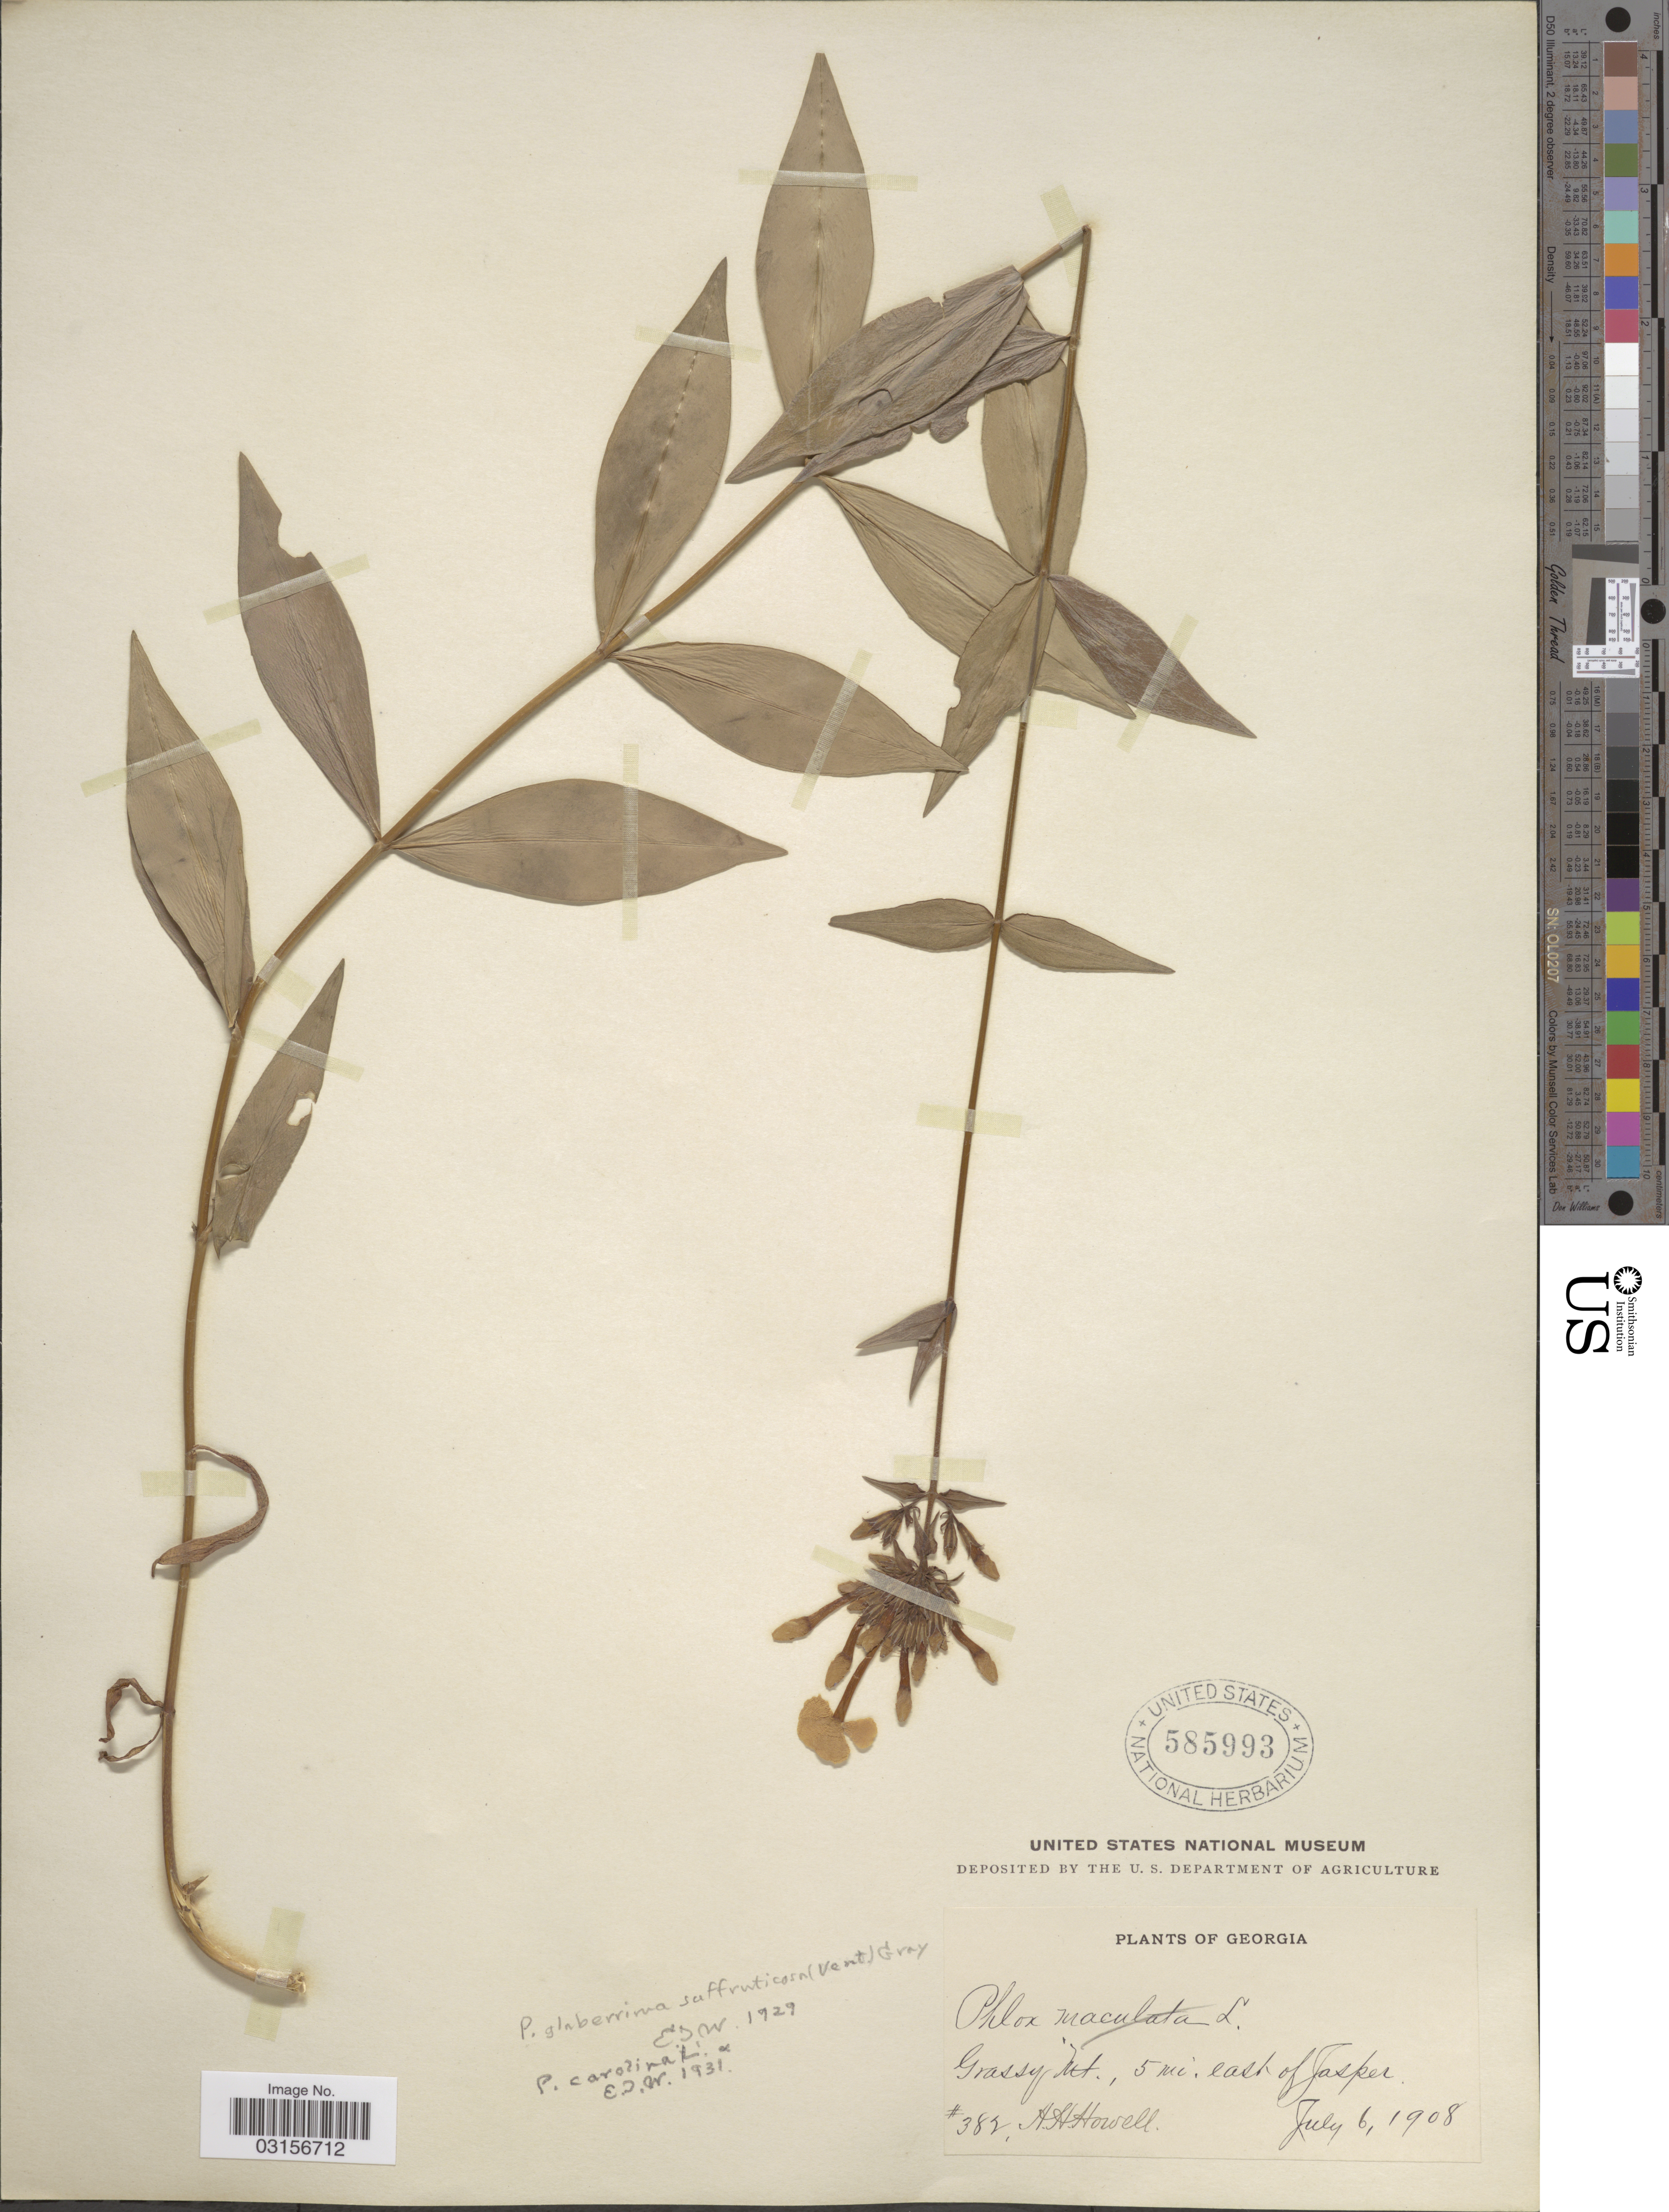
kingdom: Plantae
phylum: Tracheophyta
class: Magnoliopsida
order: Ericales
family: Polemoniaceae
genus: Phlox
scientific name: Phlox carolina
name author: L.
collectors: A. Howell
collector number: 382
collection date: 1908-07-06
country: United States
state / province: Georgia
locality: Grassy Mt., 5 mi. east of Jasper.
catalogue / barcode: US 585993